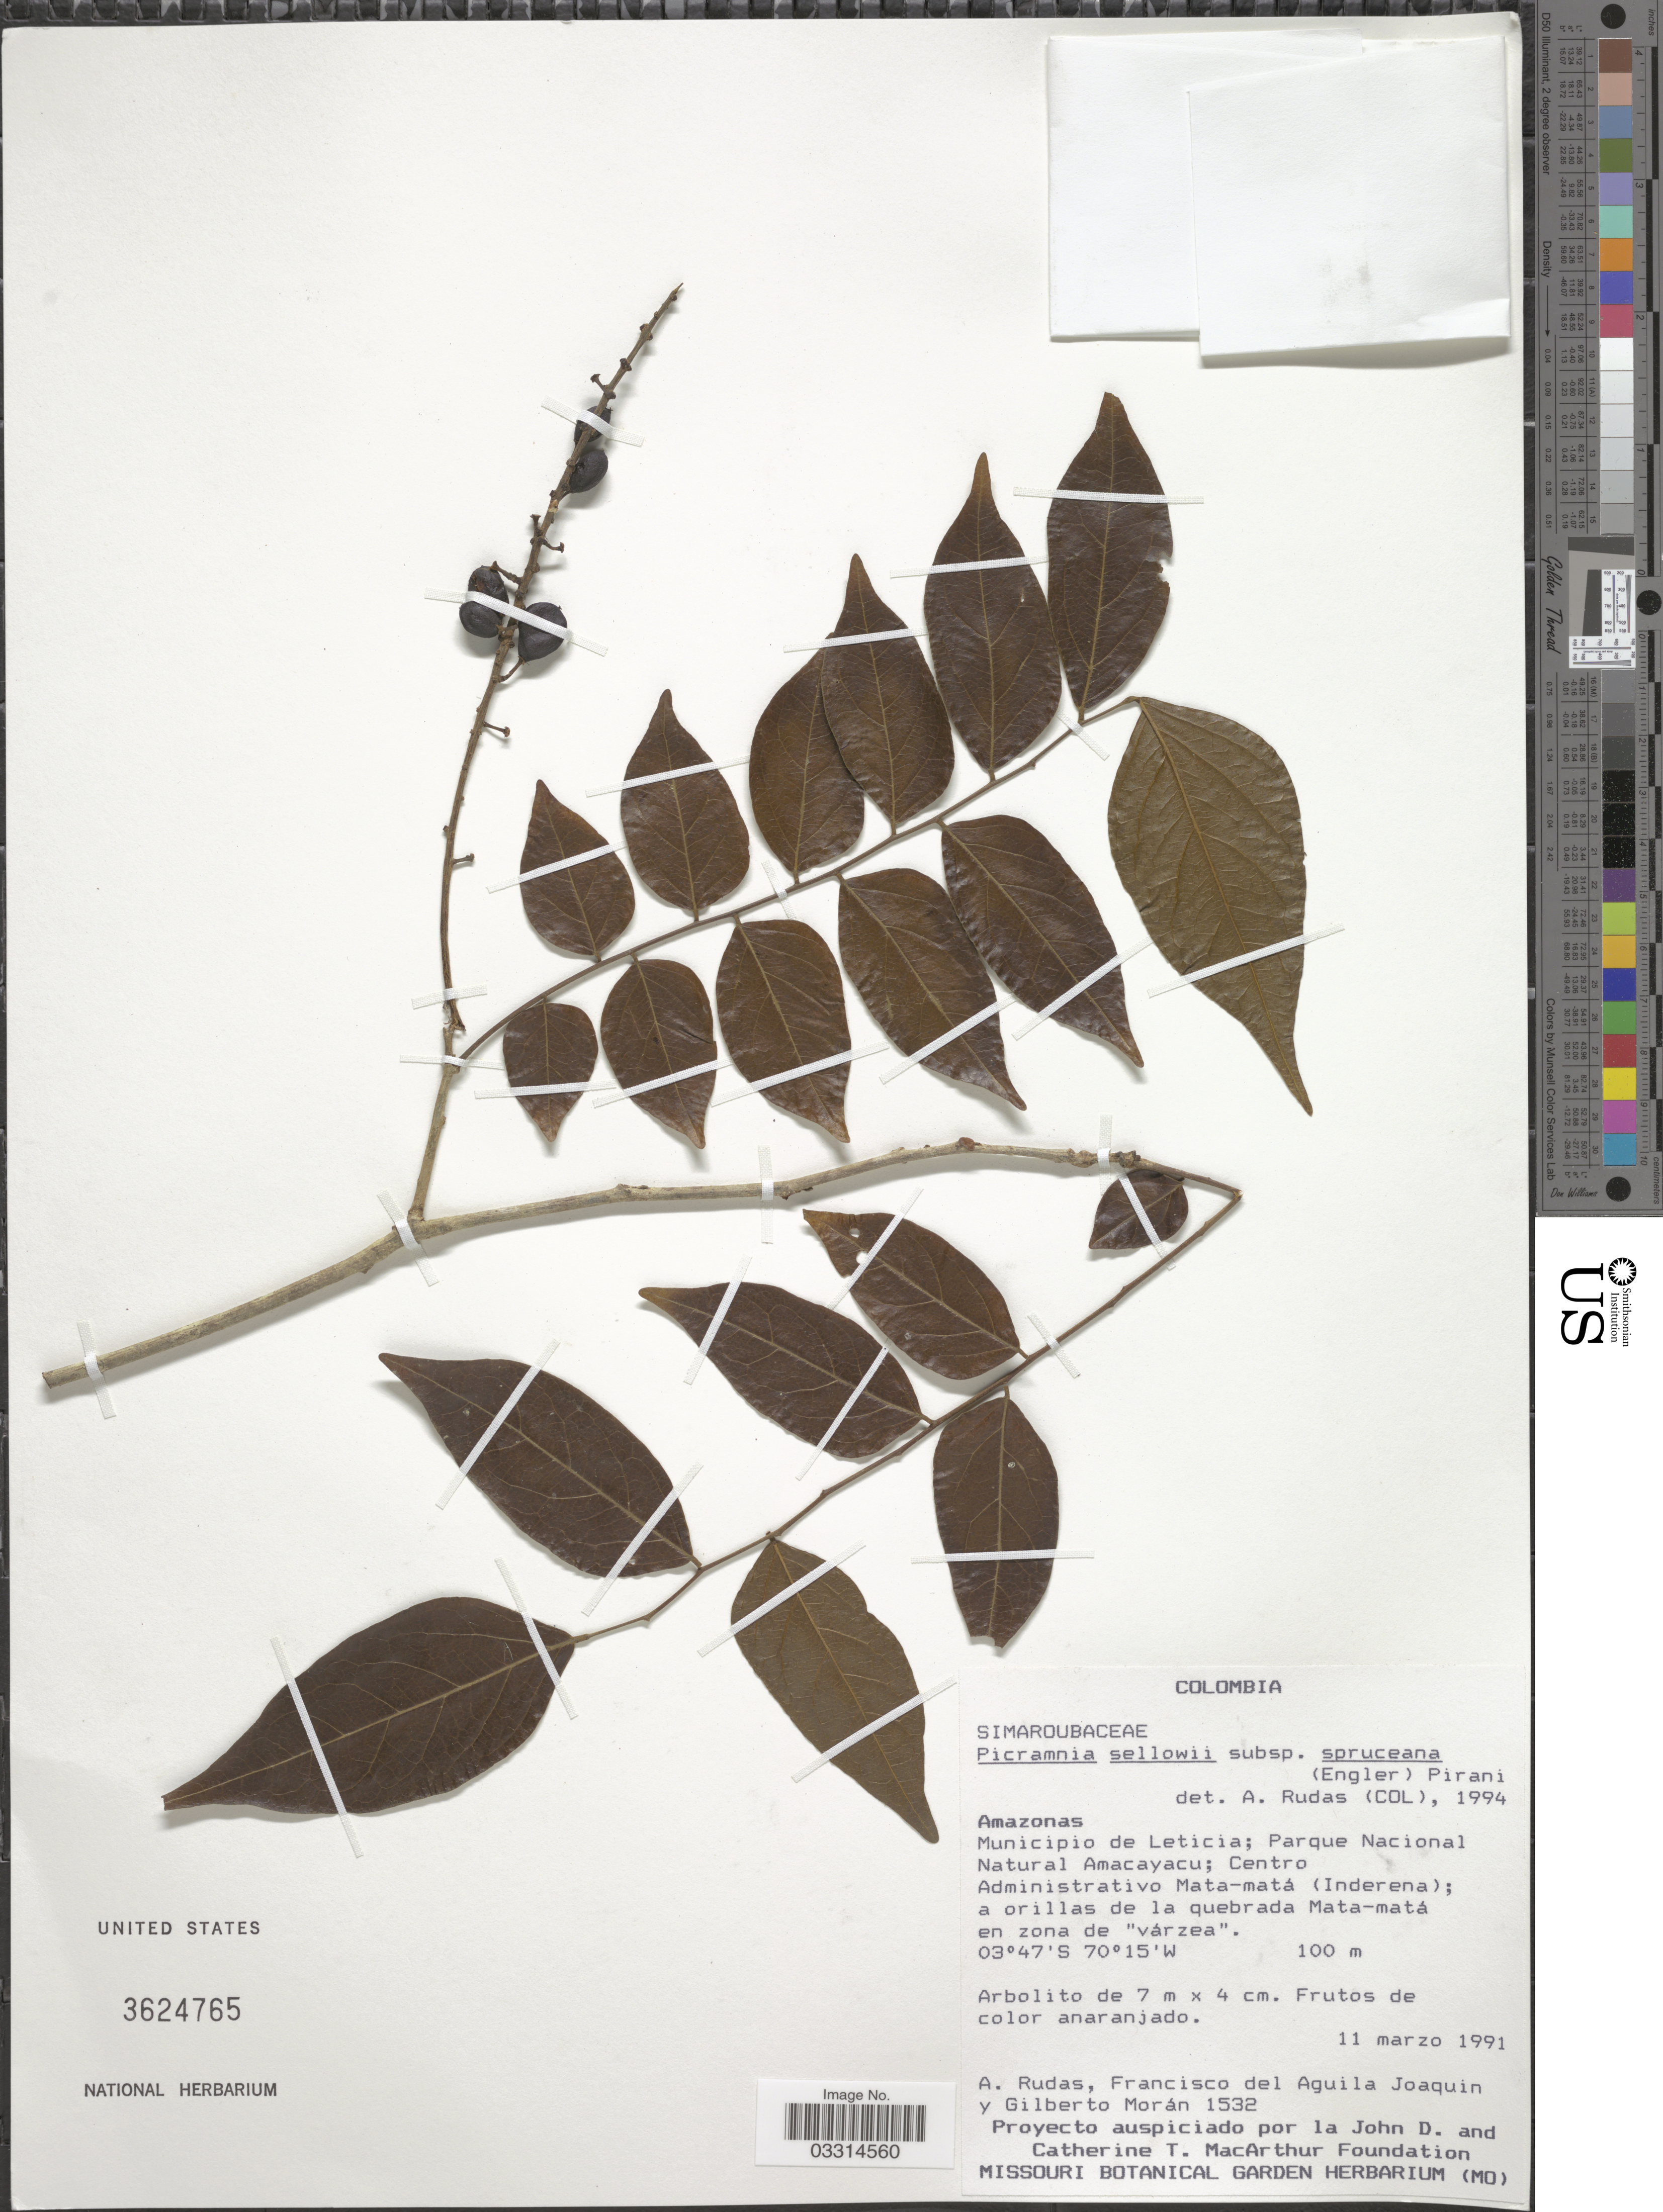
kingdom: Plantae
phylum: Tracheophyta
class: Magnoliopsida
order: Picramniales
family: Picramniaceae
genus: Picramnia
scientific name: Picramnia sellowii subsp. spruceana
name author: (Engl.) Pirani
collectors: A. Rudas, F. Aguila Joaquin & G. Moran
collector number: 1532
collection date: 1991-03-11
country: Colombia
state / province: Amazônas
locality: Municipio de Letitica; Parque Nacional Natural Amacayacu; Centro Administrativo Mata-matá (Inderena); a orillas de la quebrada Mata-matá en zona de "várzea".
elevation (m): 100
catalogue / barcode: US 3624765